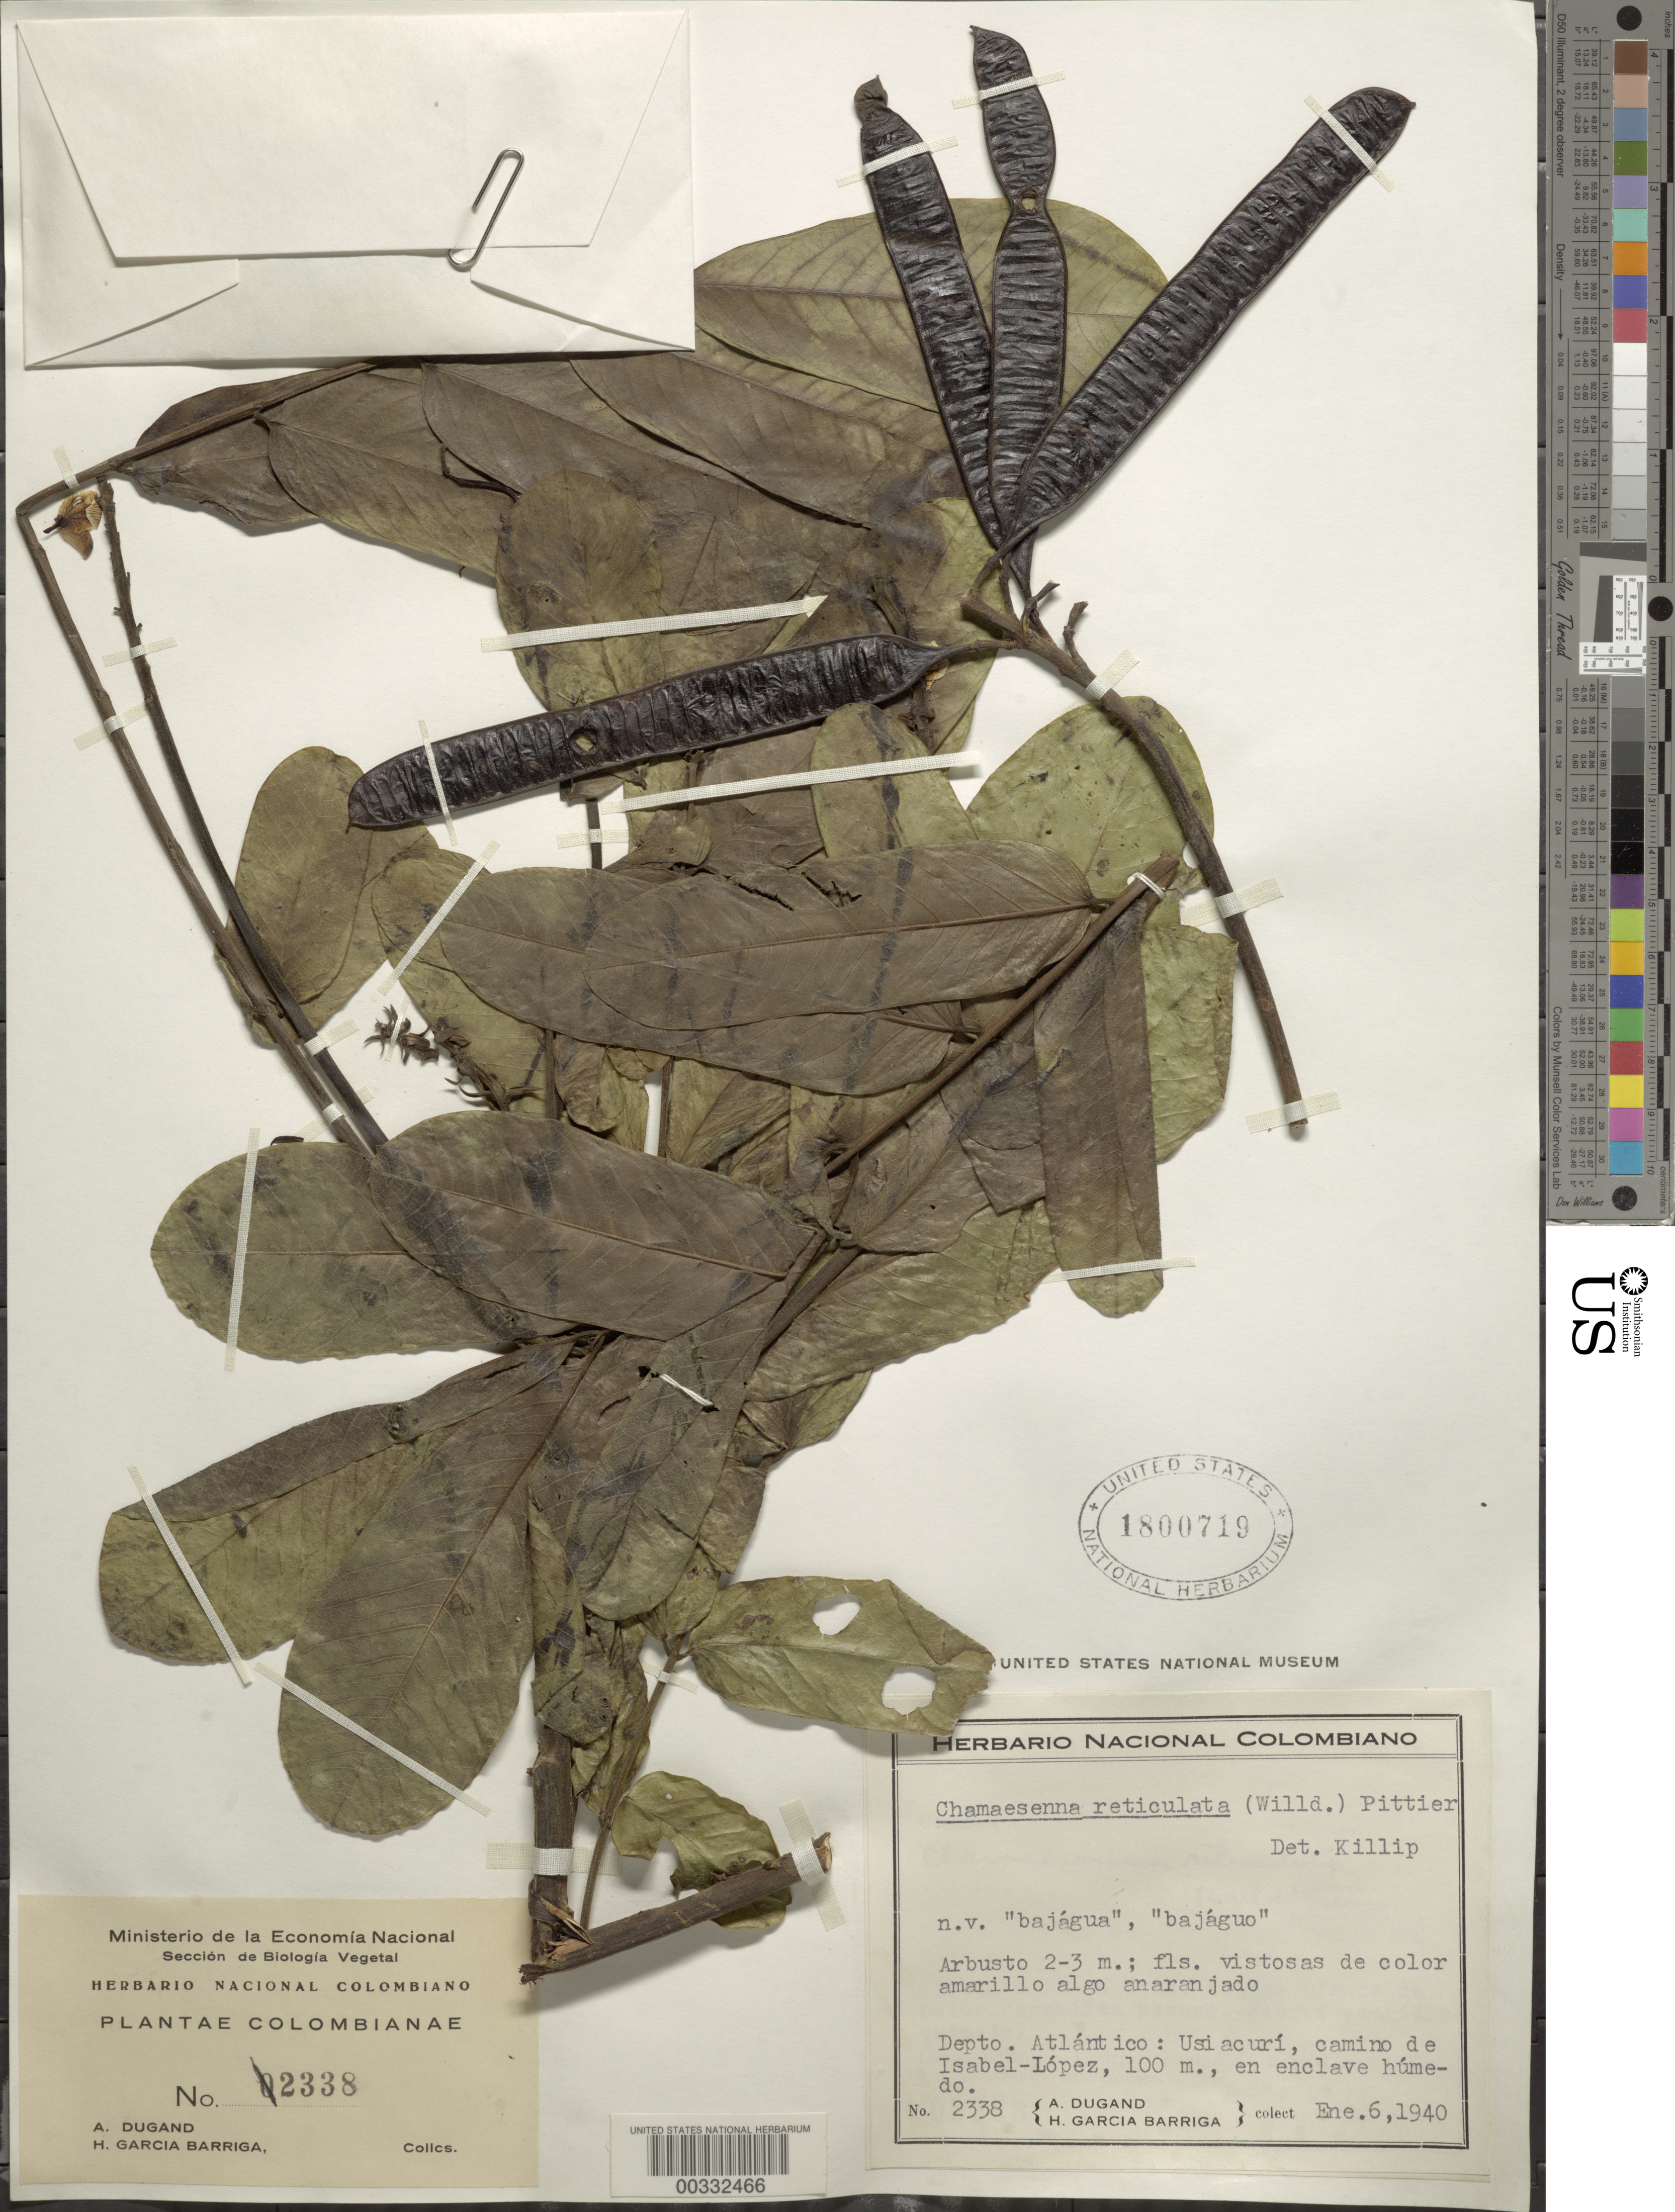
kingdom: Plantae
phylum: Tracheophyta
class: Magnoliopsida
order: Fabales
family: Fabaceae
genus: Senna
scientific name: Senna reticulata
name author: (Willd.) H.S. Irwin & Barneby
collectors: A. Dugand G. & H. García Barriga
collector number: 2338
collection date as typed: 06 Jan 1940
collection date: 1940-01-06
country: Colombia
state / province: Atlántico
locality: Usiacuri, Camino de Isabel-Lopez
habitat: En enclave humedo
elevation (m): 100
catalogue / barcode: US 1800719